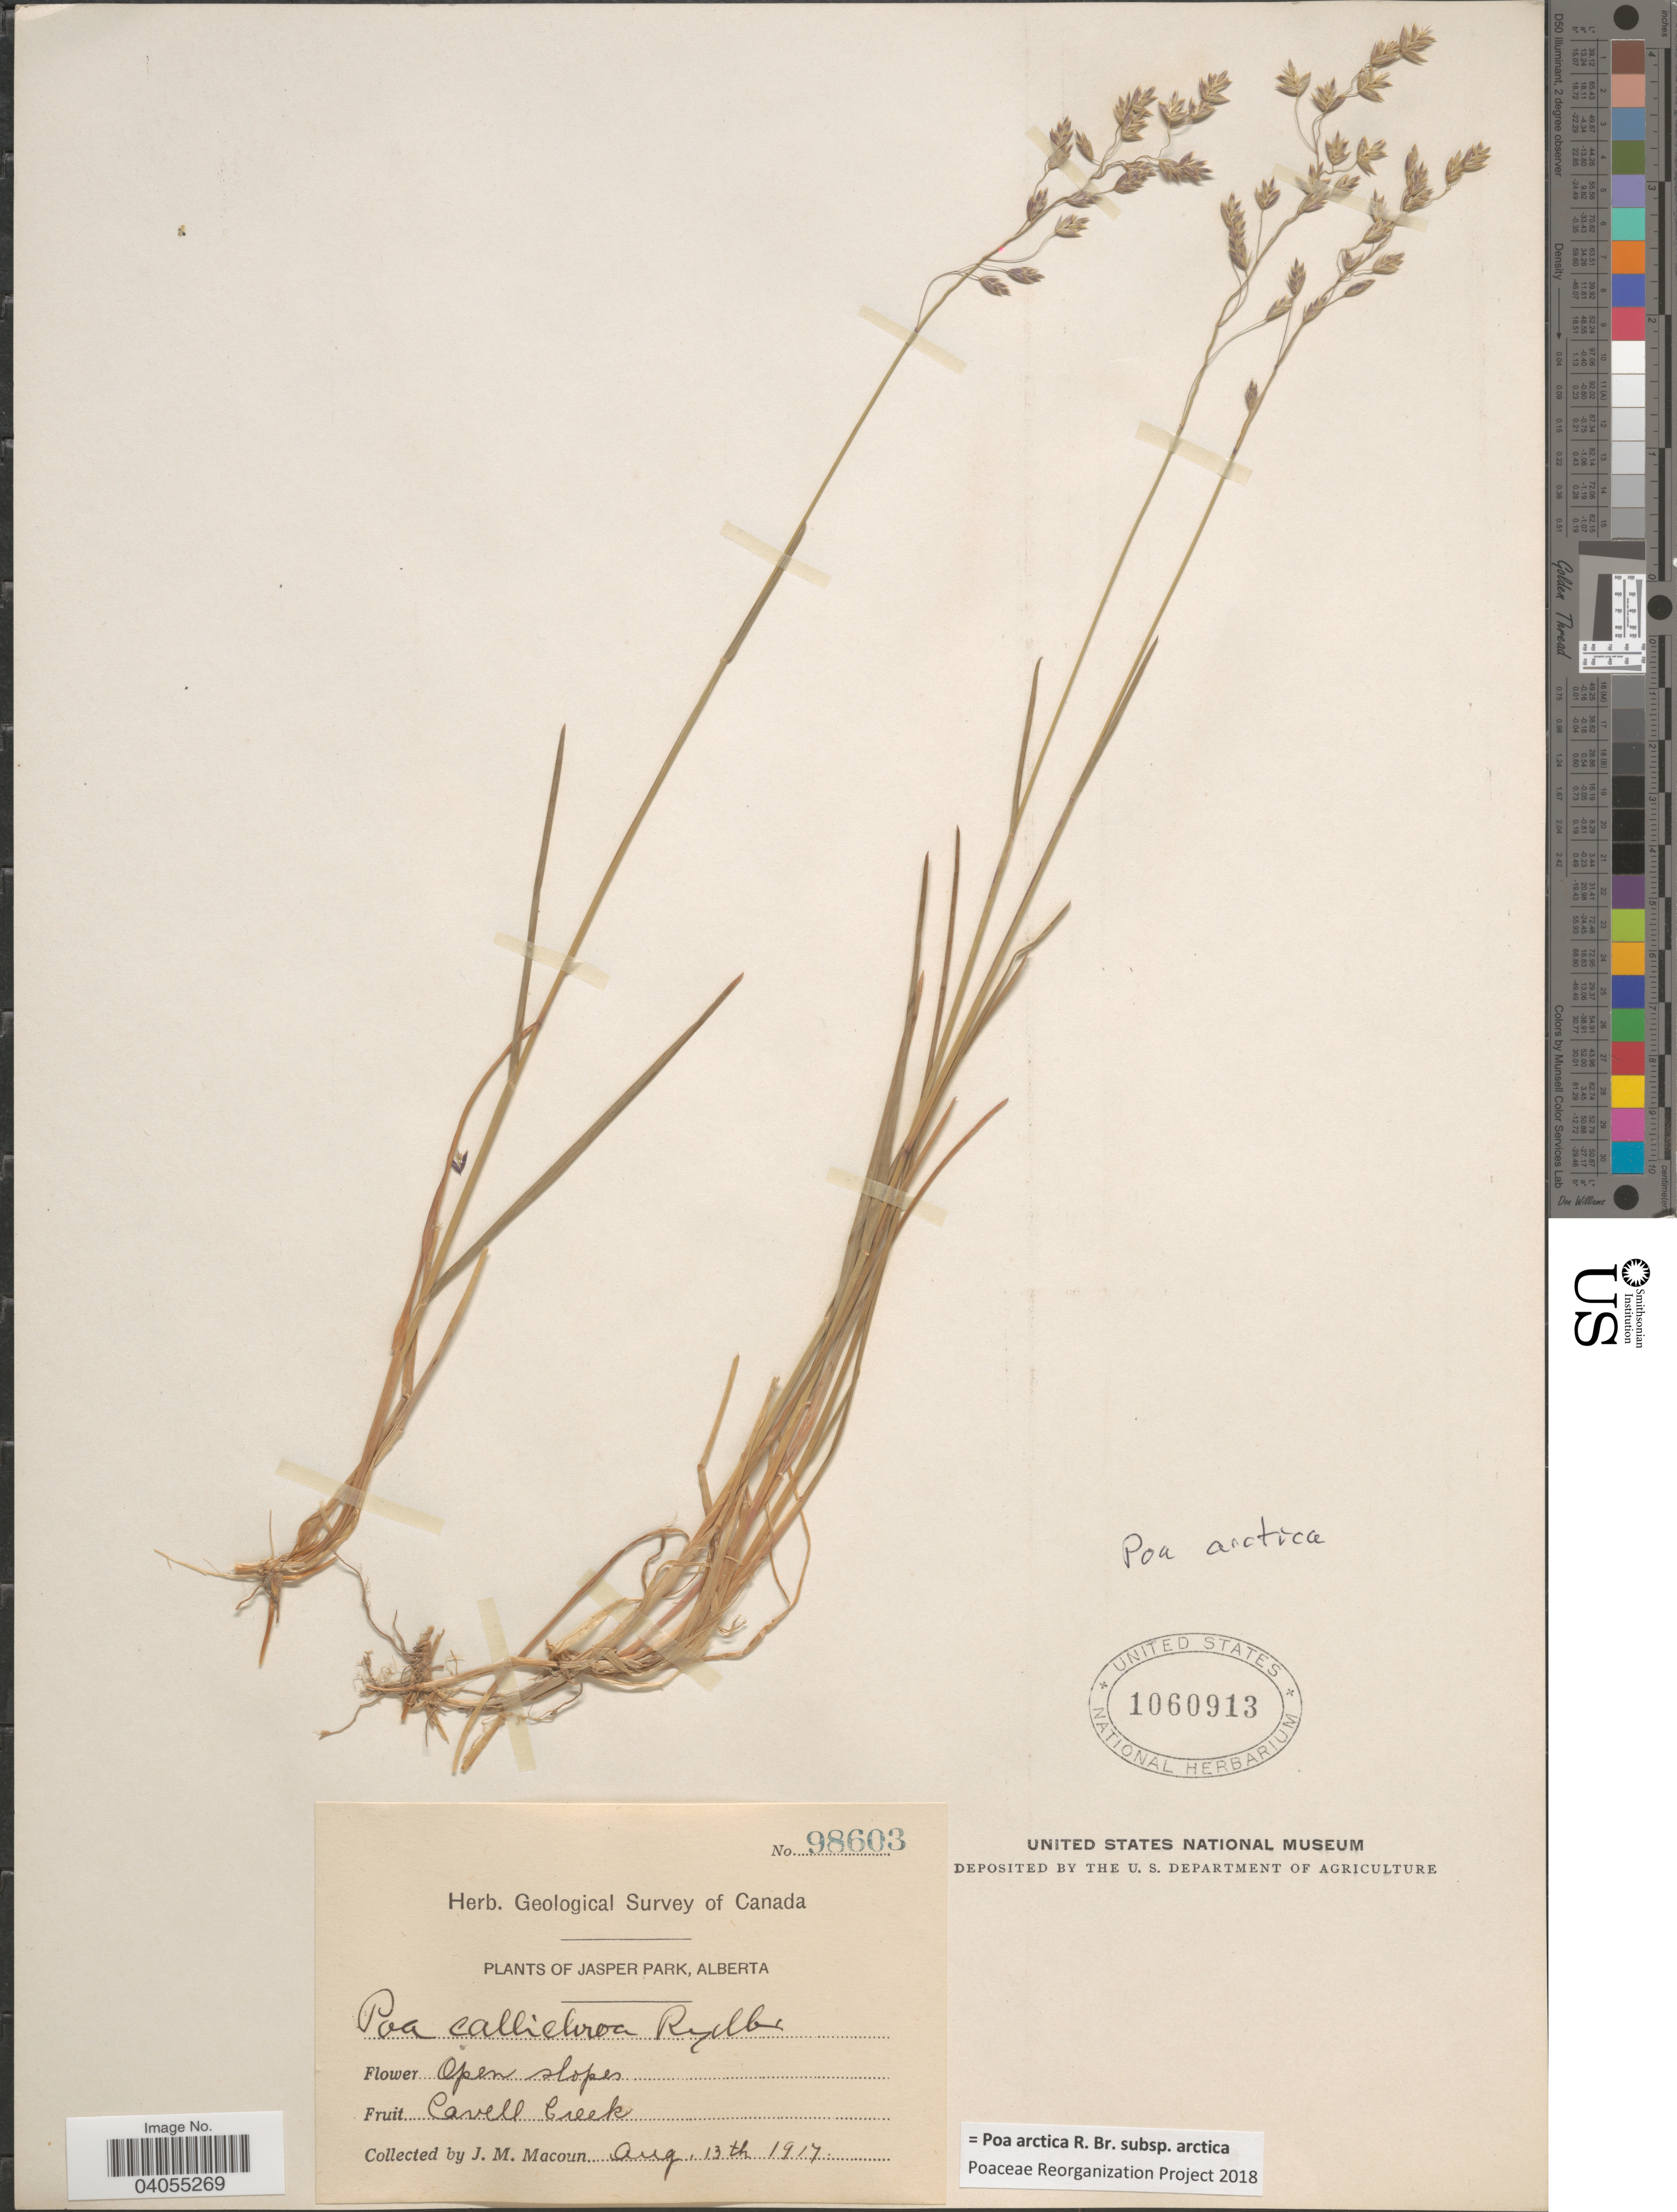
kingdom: Plantae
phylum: Tracheophyta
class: Liliopsida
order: Poales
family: Poaceae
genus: Poa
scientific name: Poa arctica subsp. arctica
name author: R. Br.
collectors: J. M. Macoun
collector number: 98603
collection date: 1917-08-13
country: Canada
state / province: Alberta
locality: Jasper Park. Cavell Creek.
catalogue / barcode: US 1060913